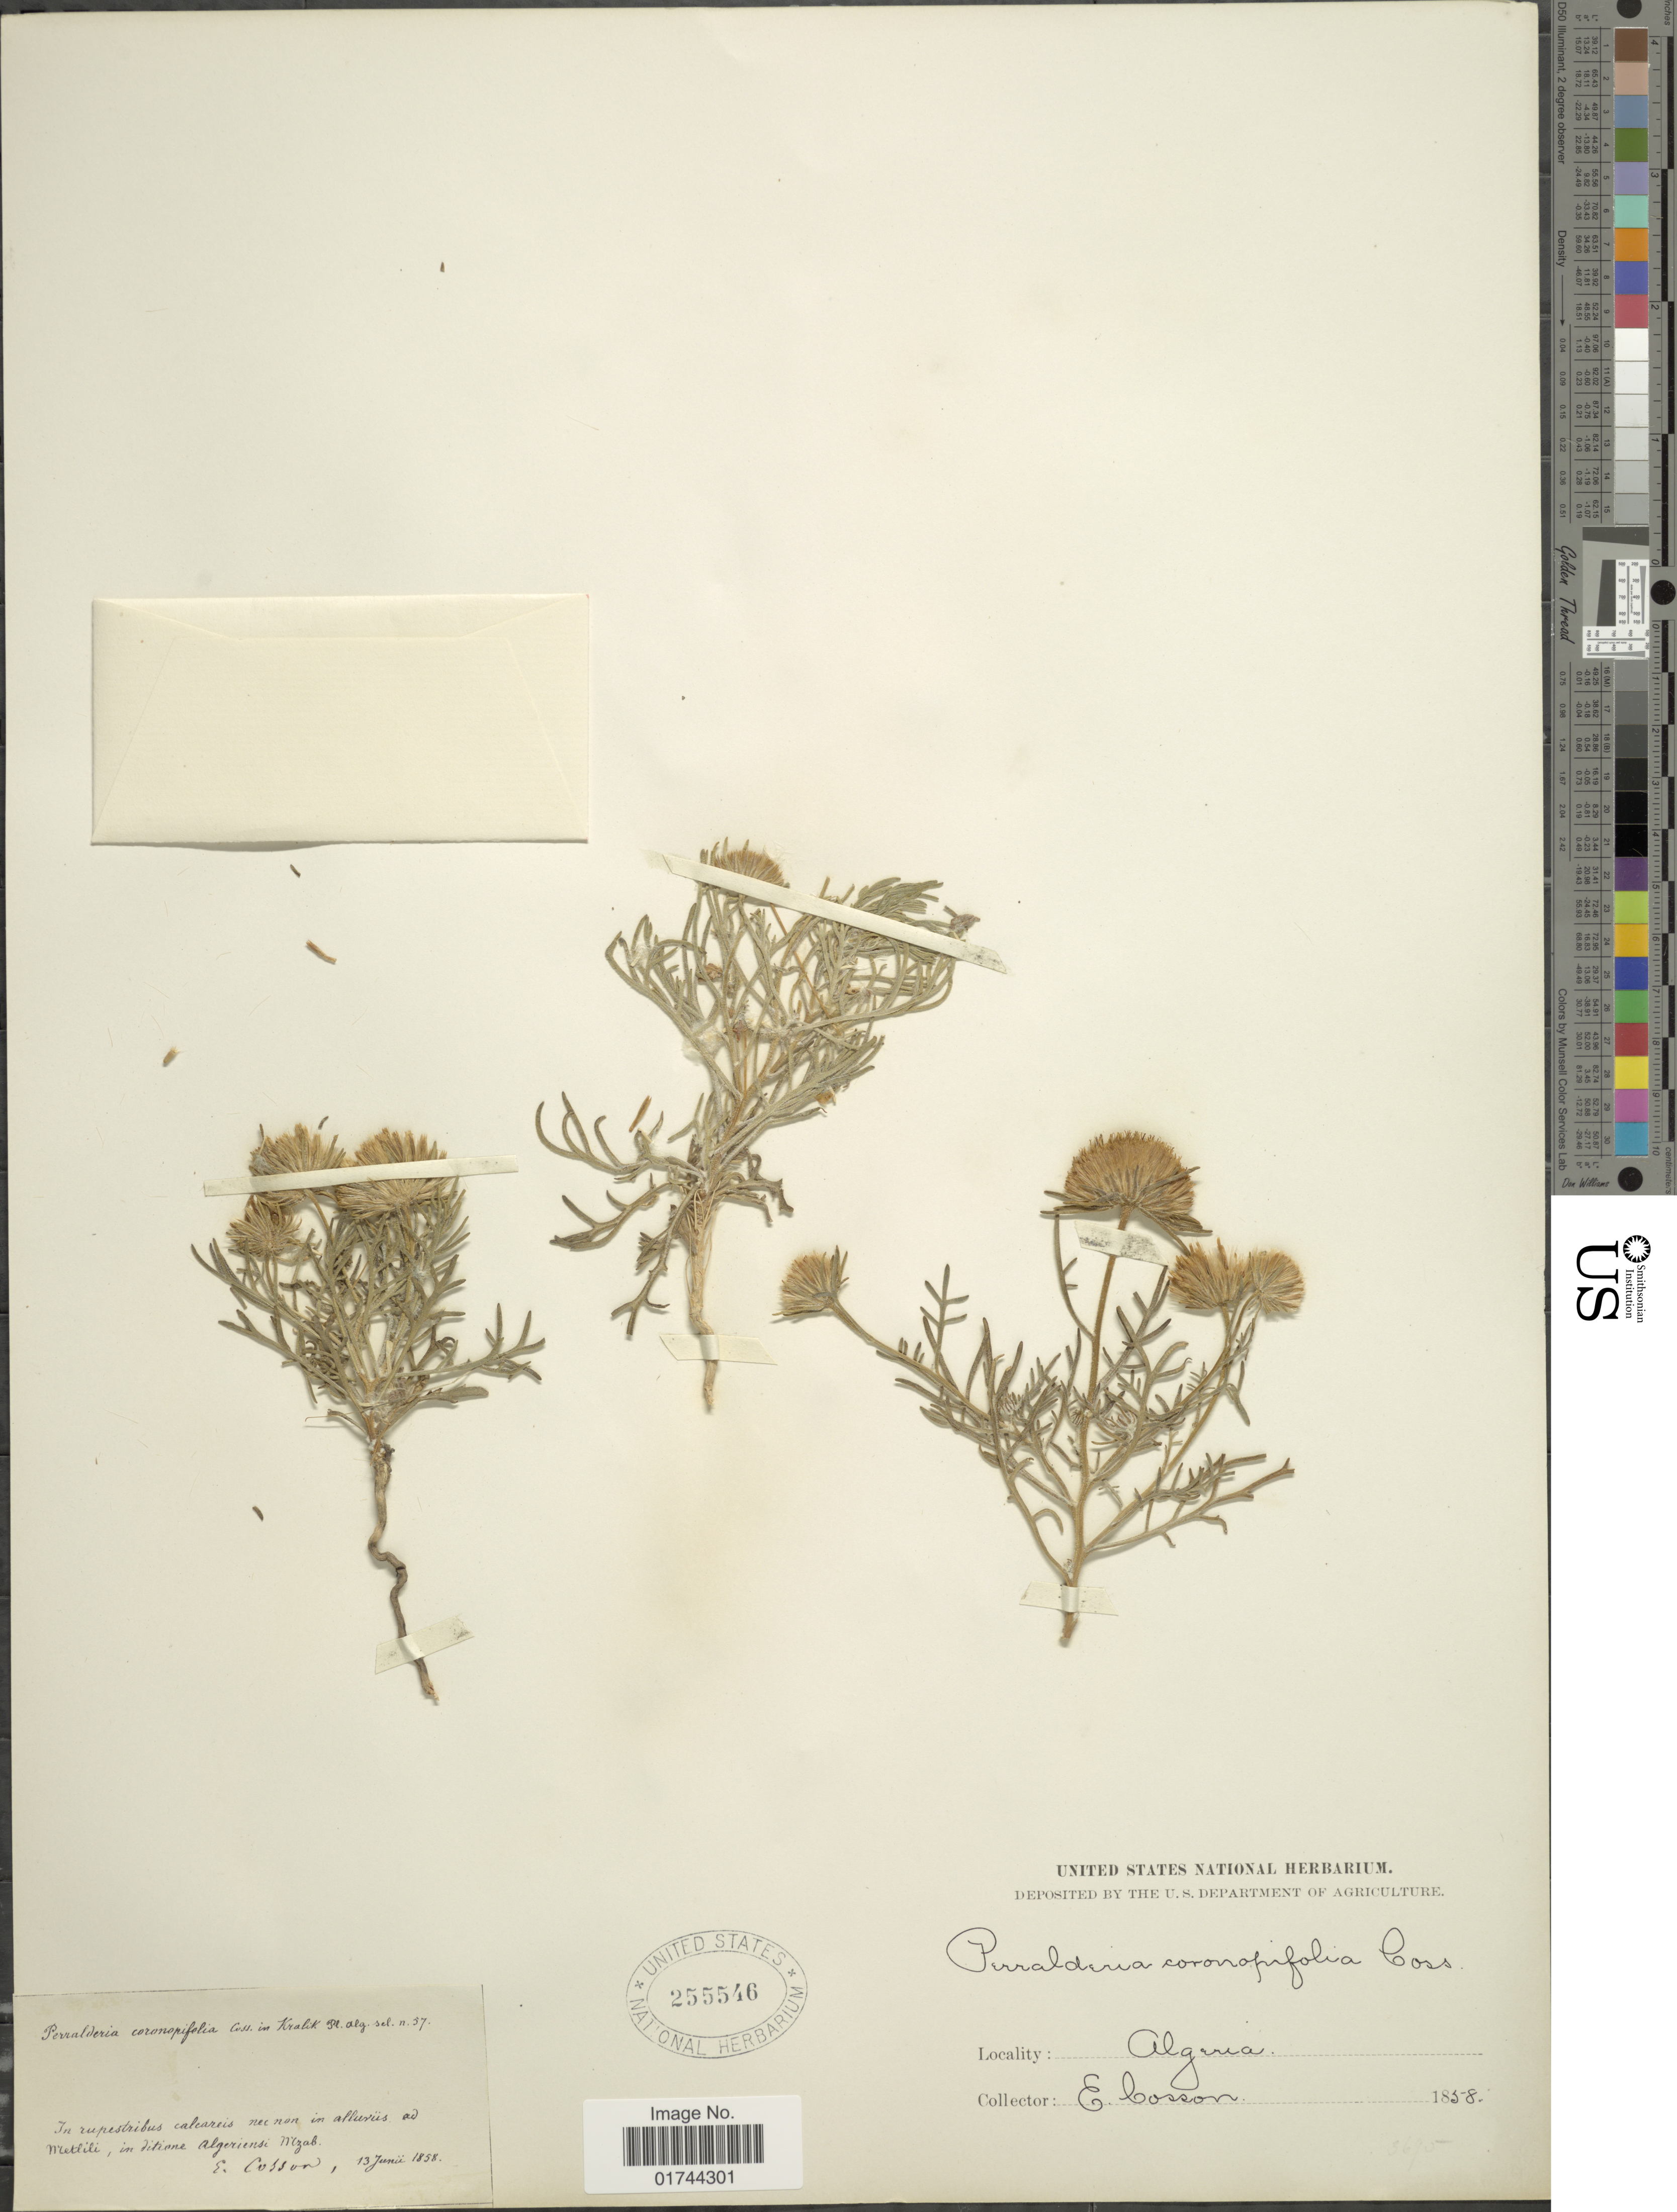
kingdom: Plantae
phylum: Tracheophyta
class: Magnoliopsida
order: Asterales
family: Asteraceae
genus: Grantia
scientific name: Grantia coronopifolia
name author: Benth. & Hook. f.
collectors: E. Cosson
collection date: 1858-06-13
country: Algeria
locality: In rupestribus caleareis nec non in alburus ad n'utlili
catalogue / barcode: US 255546